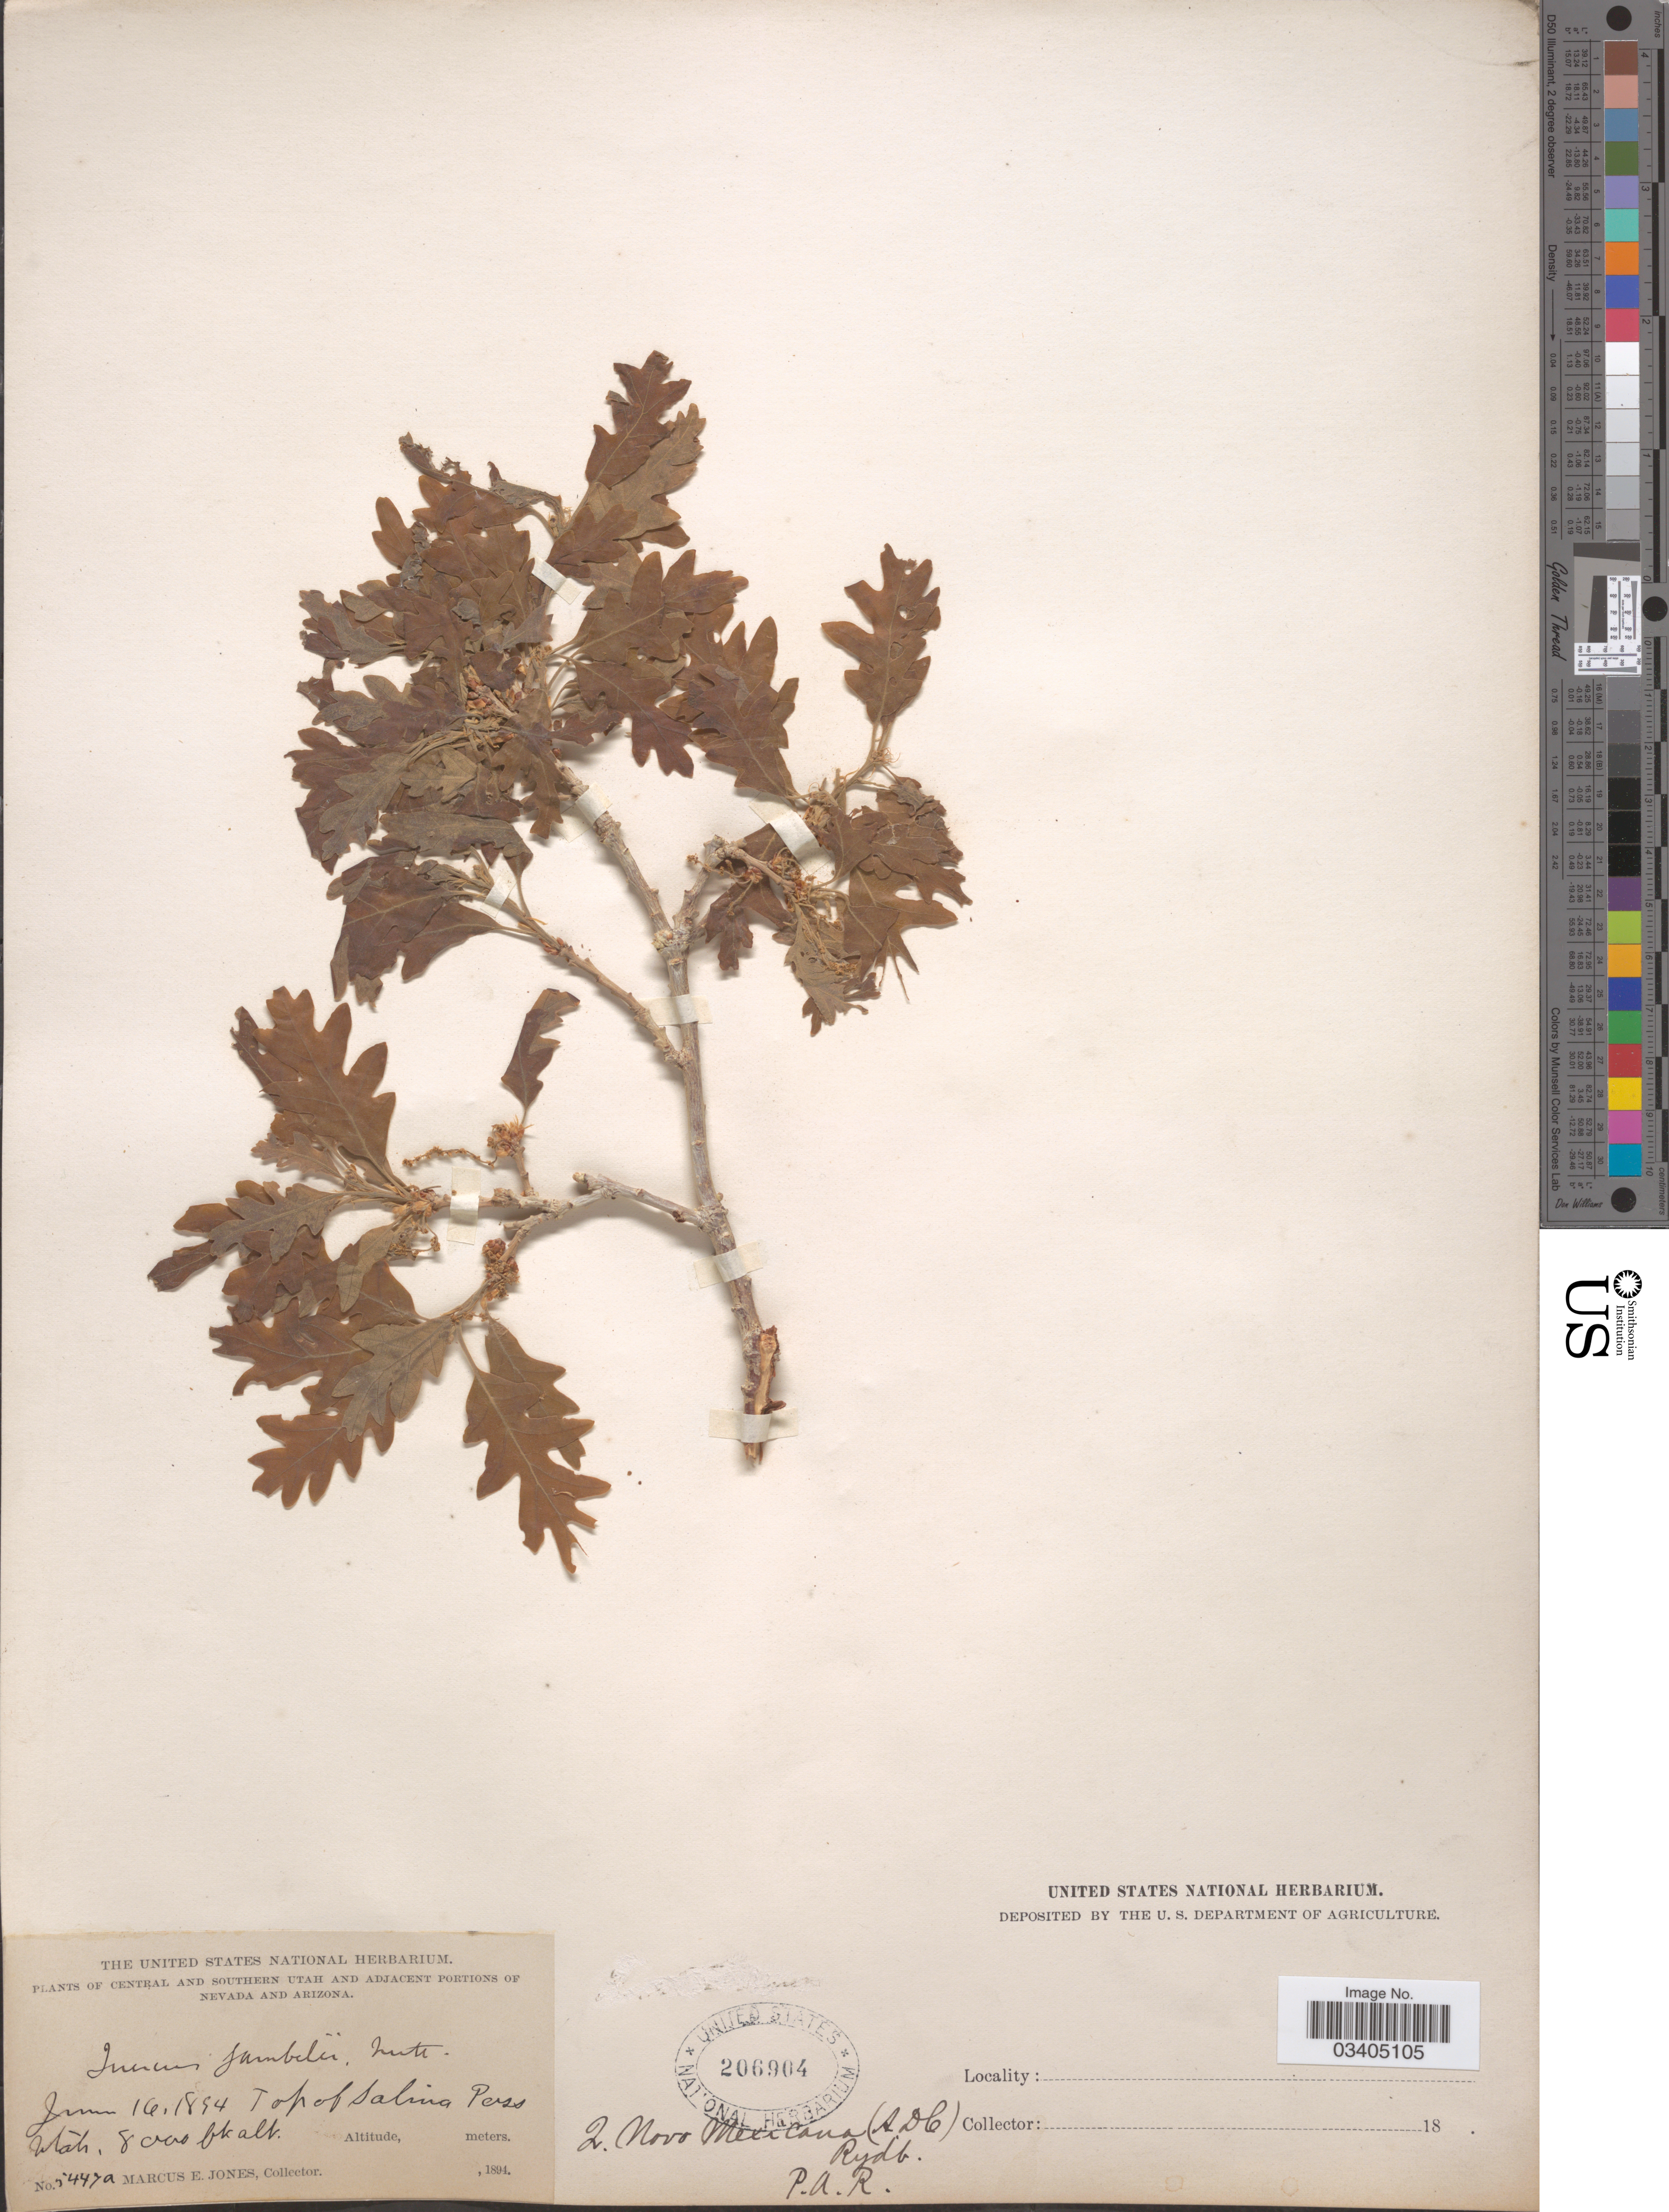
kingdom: Plantae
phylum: Tracheophyta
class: Magnoliopsida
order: Fagales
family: Fagaceae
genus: Quercus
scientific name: Quercus gambelii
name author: Nutt.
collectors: M. E. Jones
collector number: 5447a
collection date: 1894-06-16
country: United States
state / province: Utah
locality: Central and Southern Utah. Top of Salina Pass Utah.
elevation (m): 24384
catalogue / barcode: US 206904